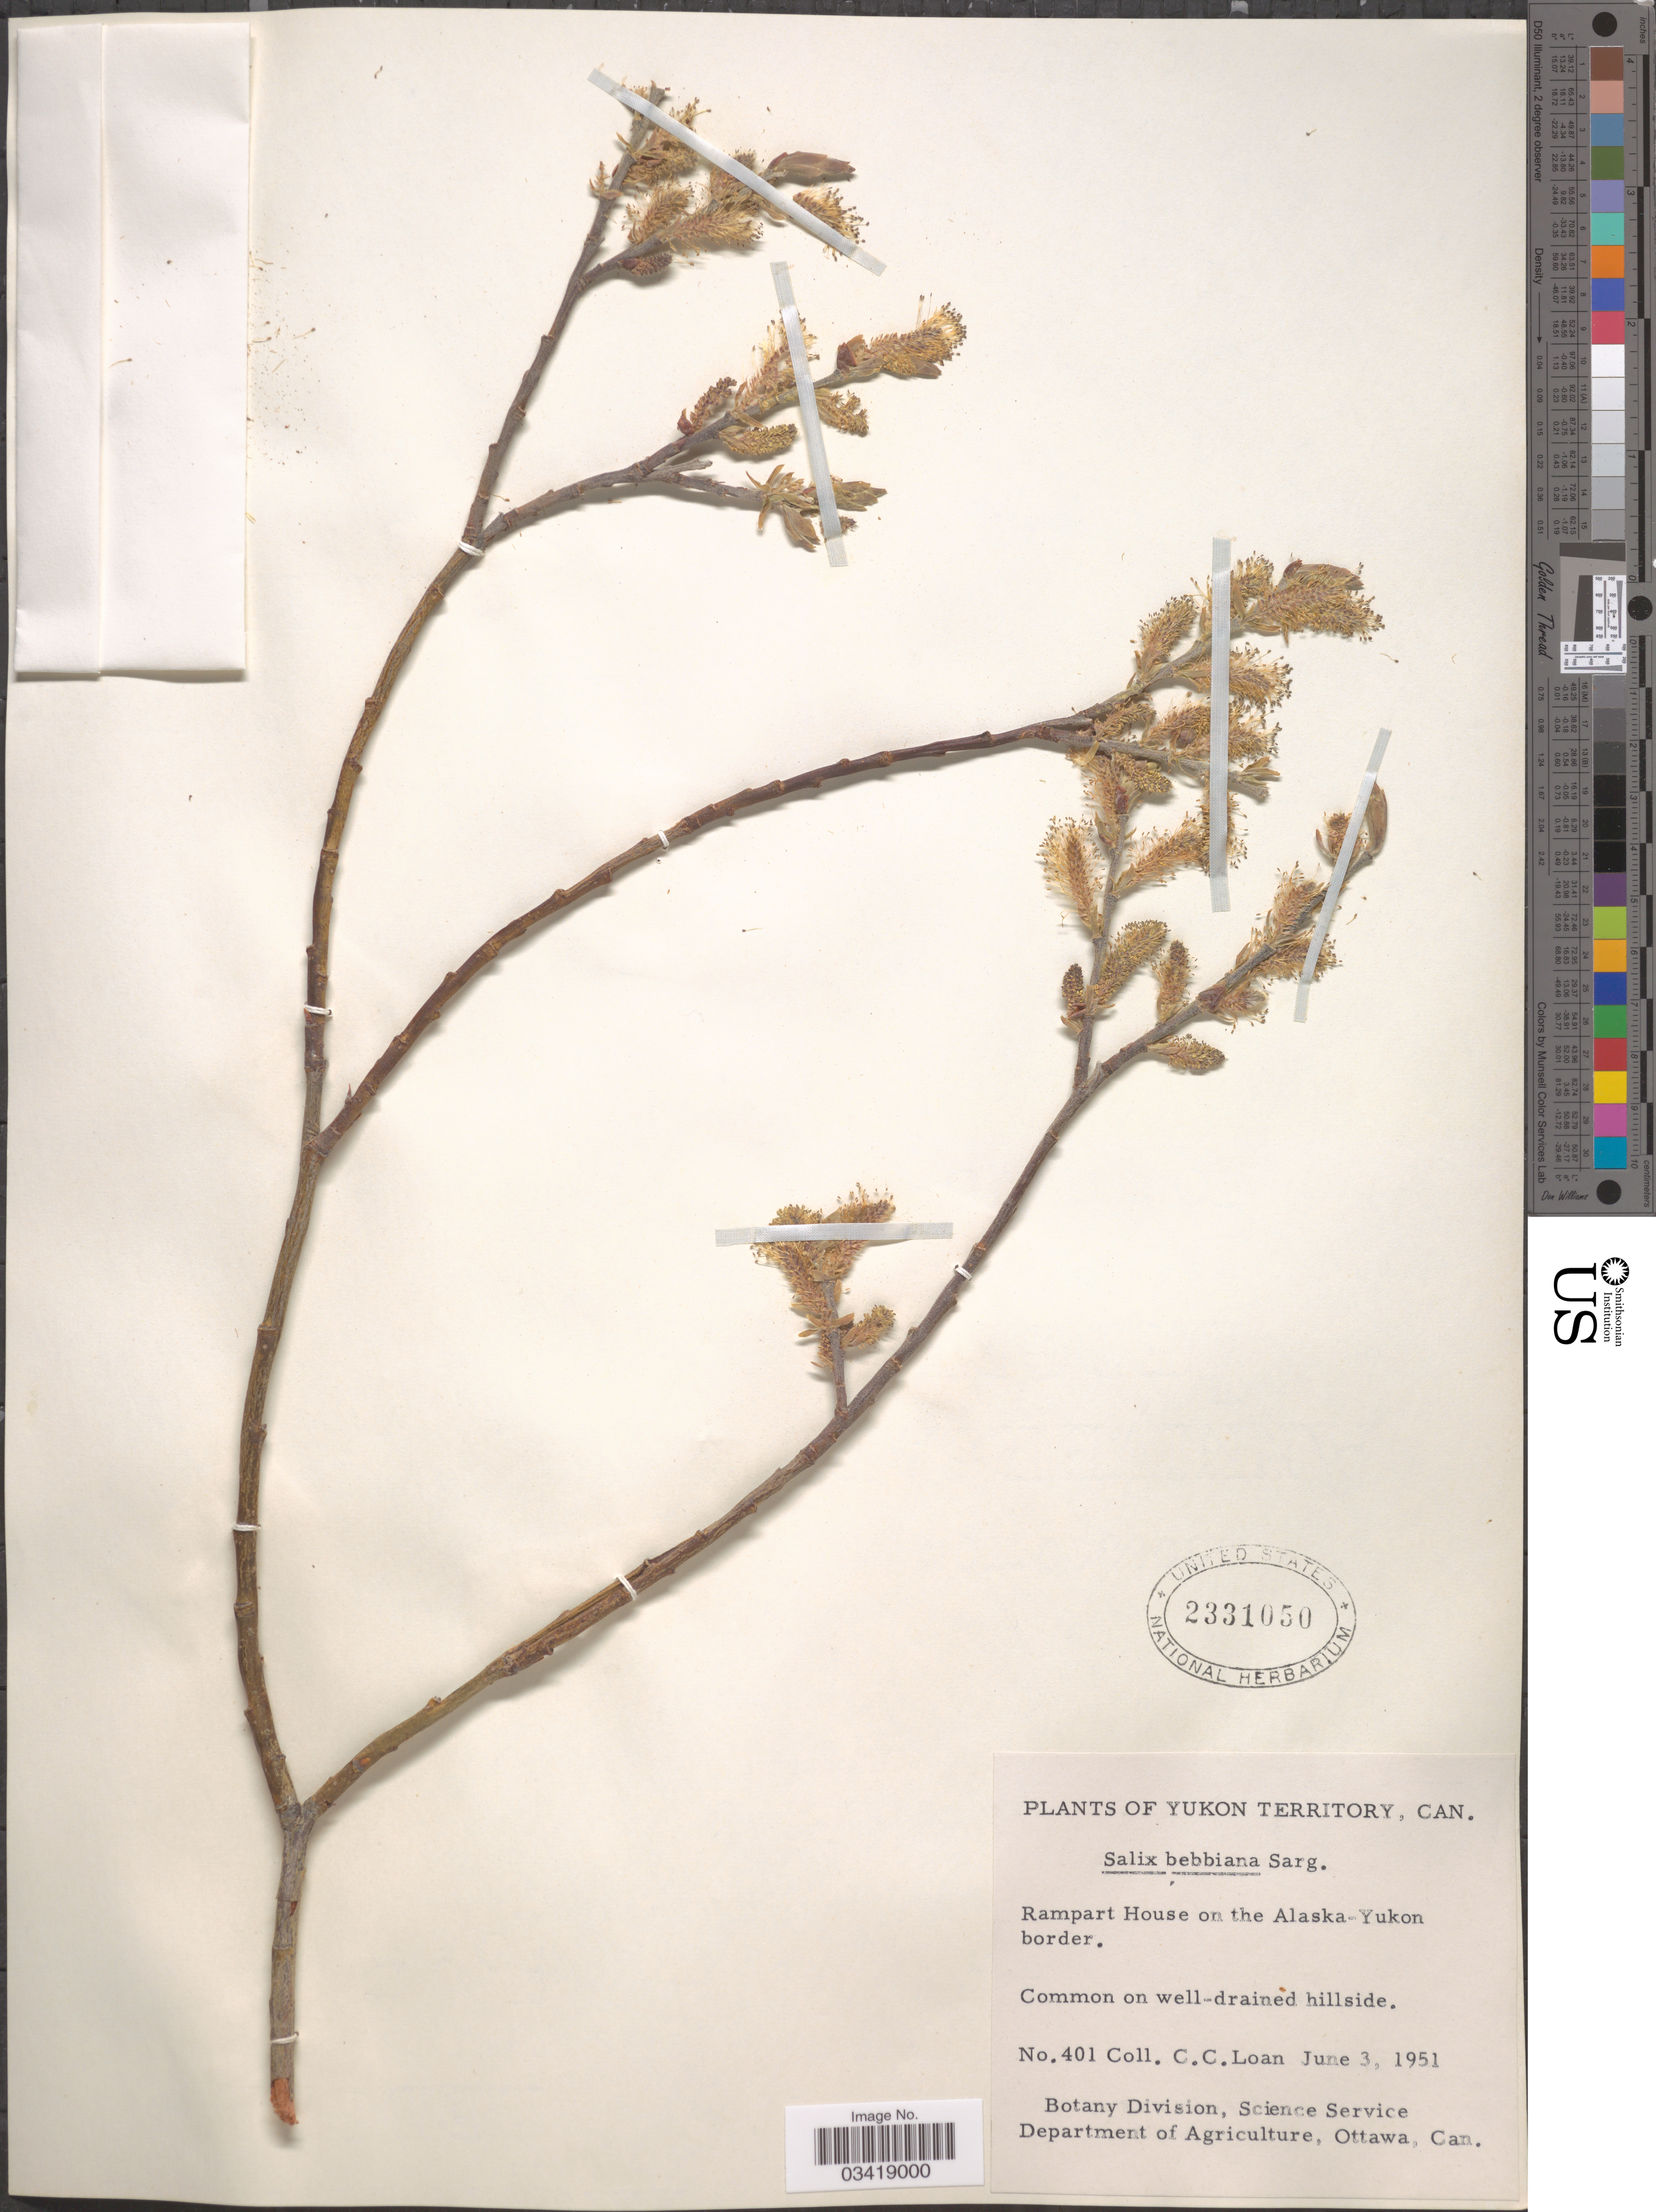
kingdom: Plantae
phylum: Tracheophyta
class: Magnoliopsida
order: Malpighiales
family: Salicaceae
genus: Salix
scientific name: Salix bebbiana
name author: Sarg.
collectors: C. Loan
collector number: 401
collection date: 1951-06-03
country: Canada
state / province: Yukon Territory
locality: Rampart House on the Alaska - Yukon border.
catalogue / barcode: US 2331050